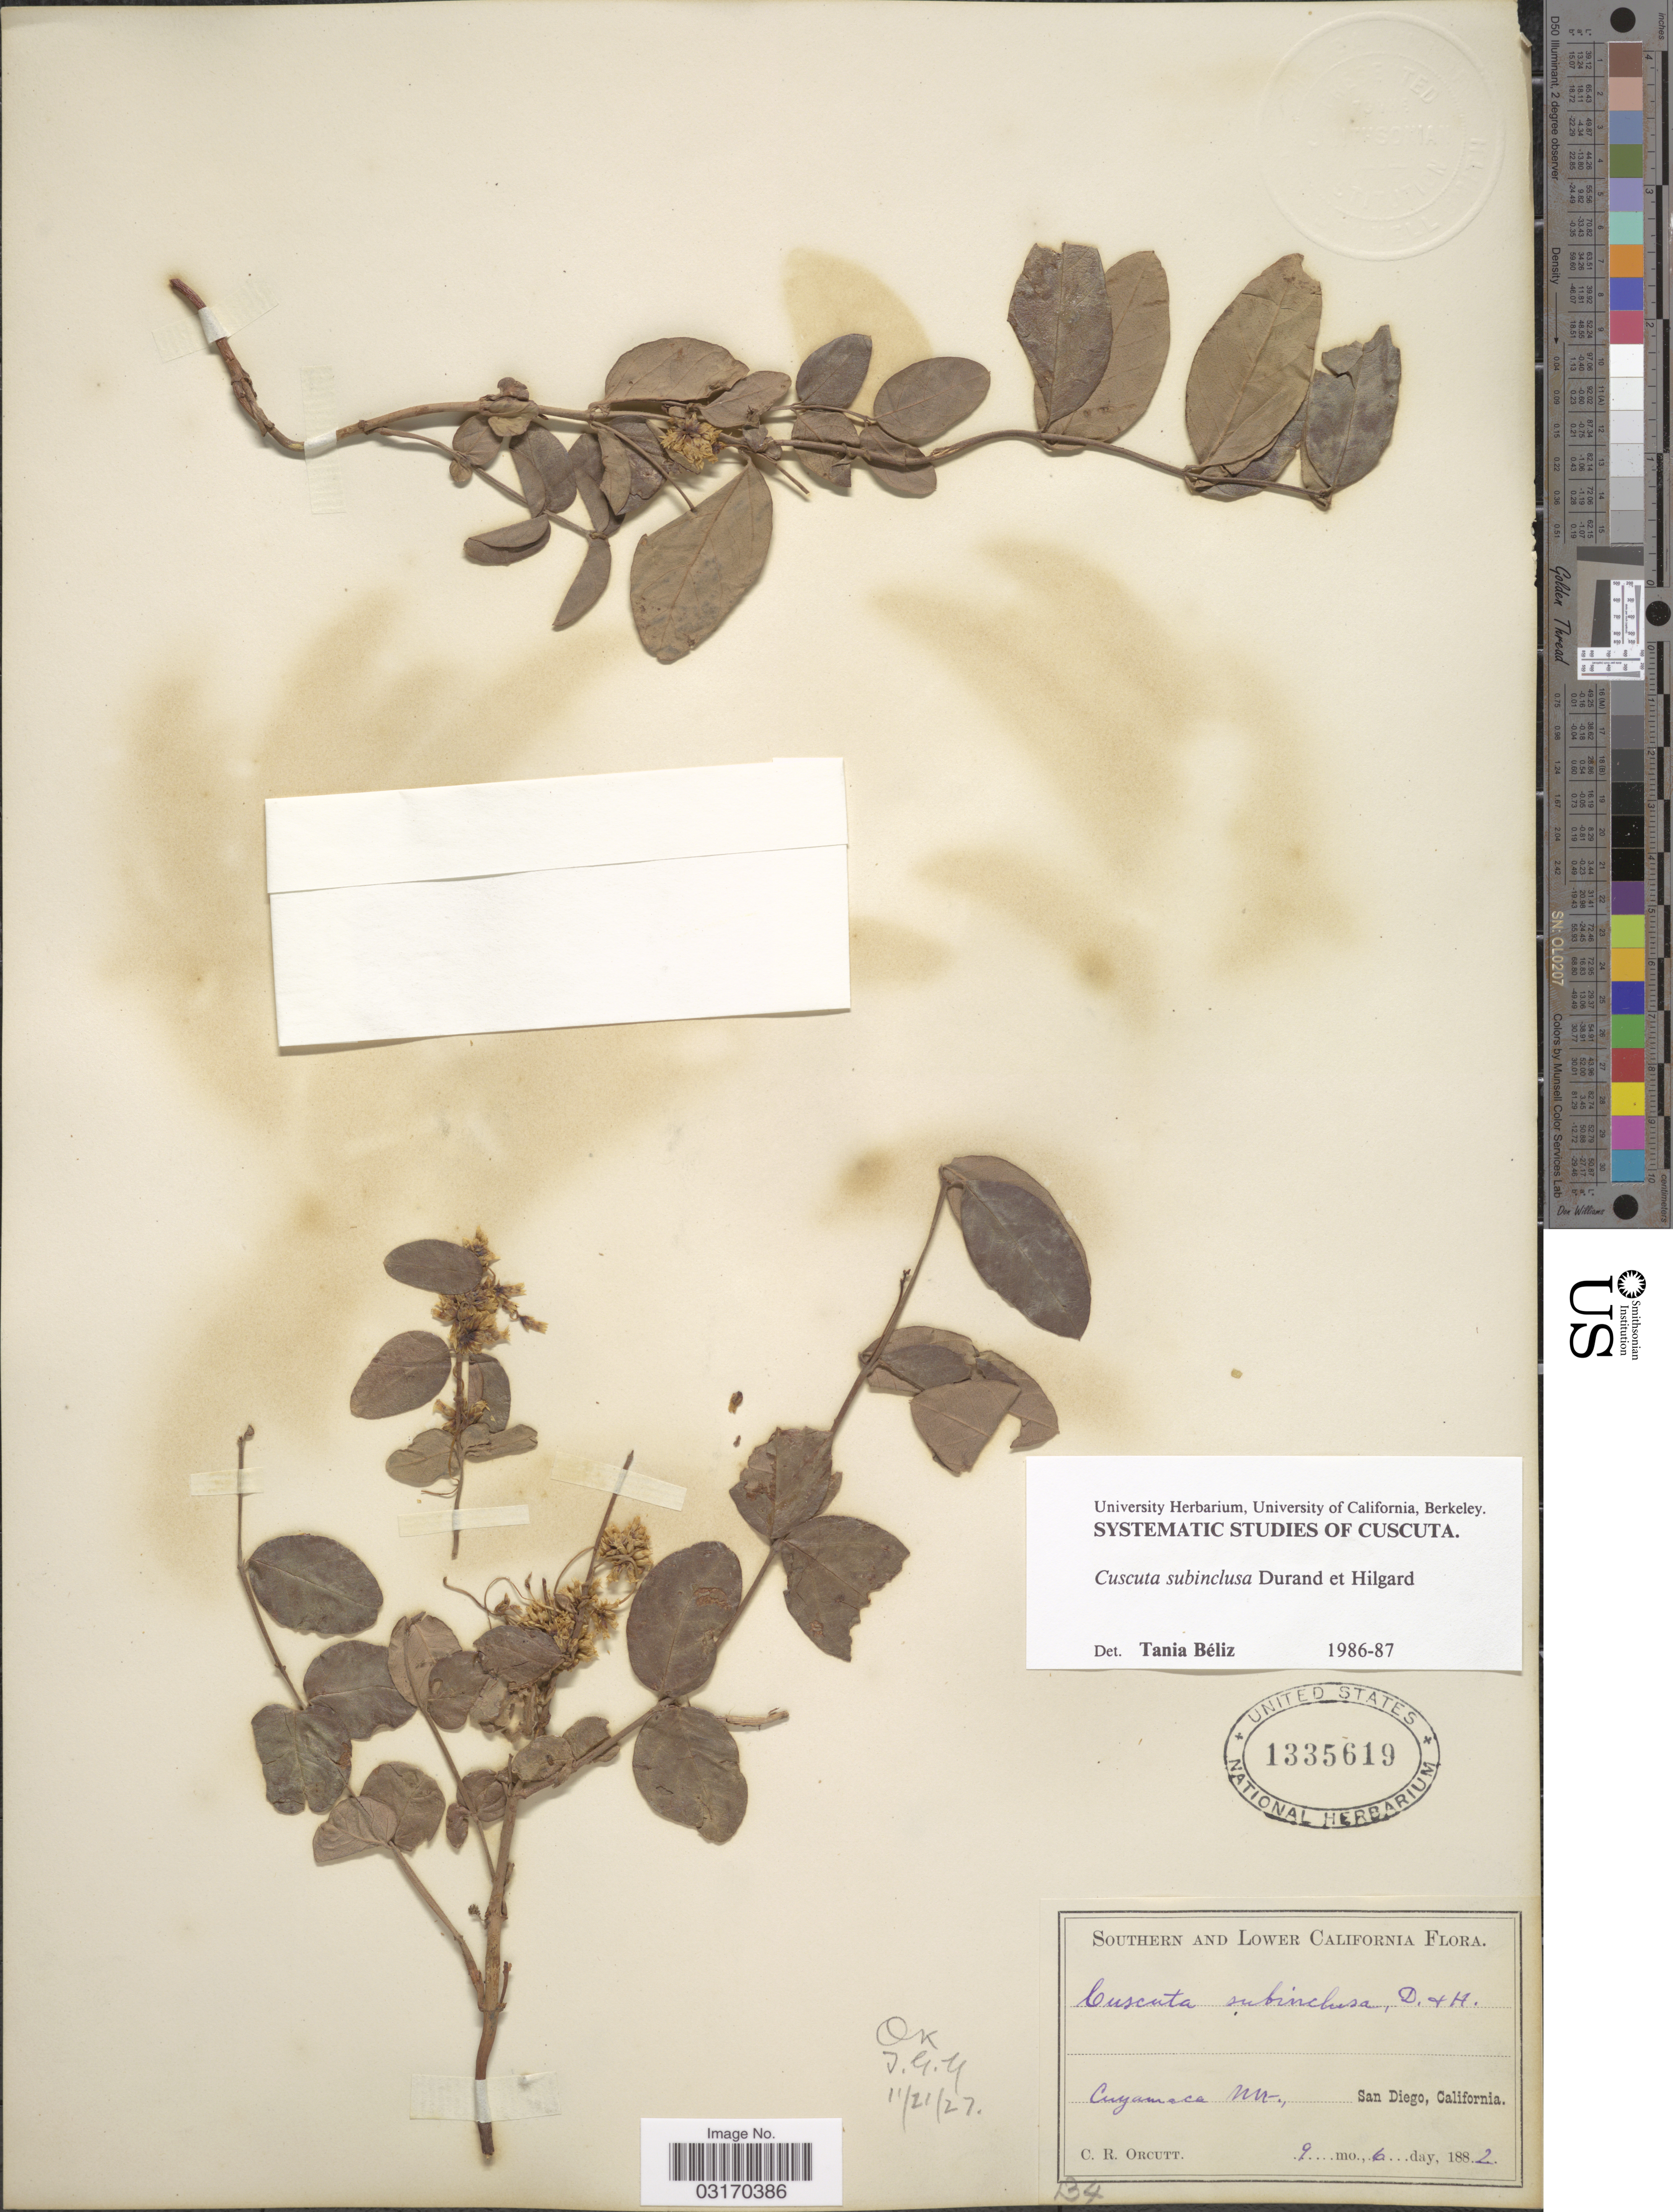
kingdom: Plantae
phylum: Tracheophyta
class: Magnoliopsida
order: Solanales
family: Convolvulaceae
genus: Cuscuta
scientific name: Cuscuta subinclusa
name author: Durand & Hilg.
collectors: C. R. Orcutt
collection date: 1882-09-06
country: United States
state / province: California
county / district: San Diego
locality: Southern and Lower California. Cuyamaca Mt., San Diego.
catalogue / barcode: US 1335619